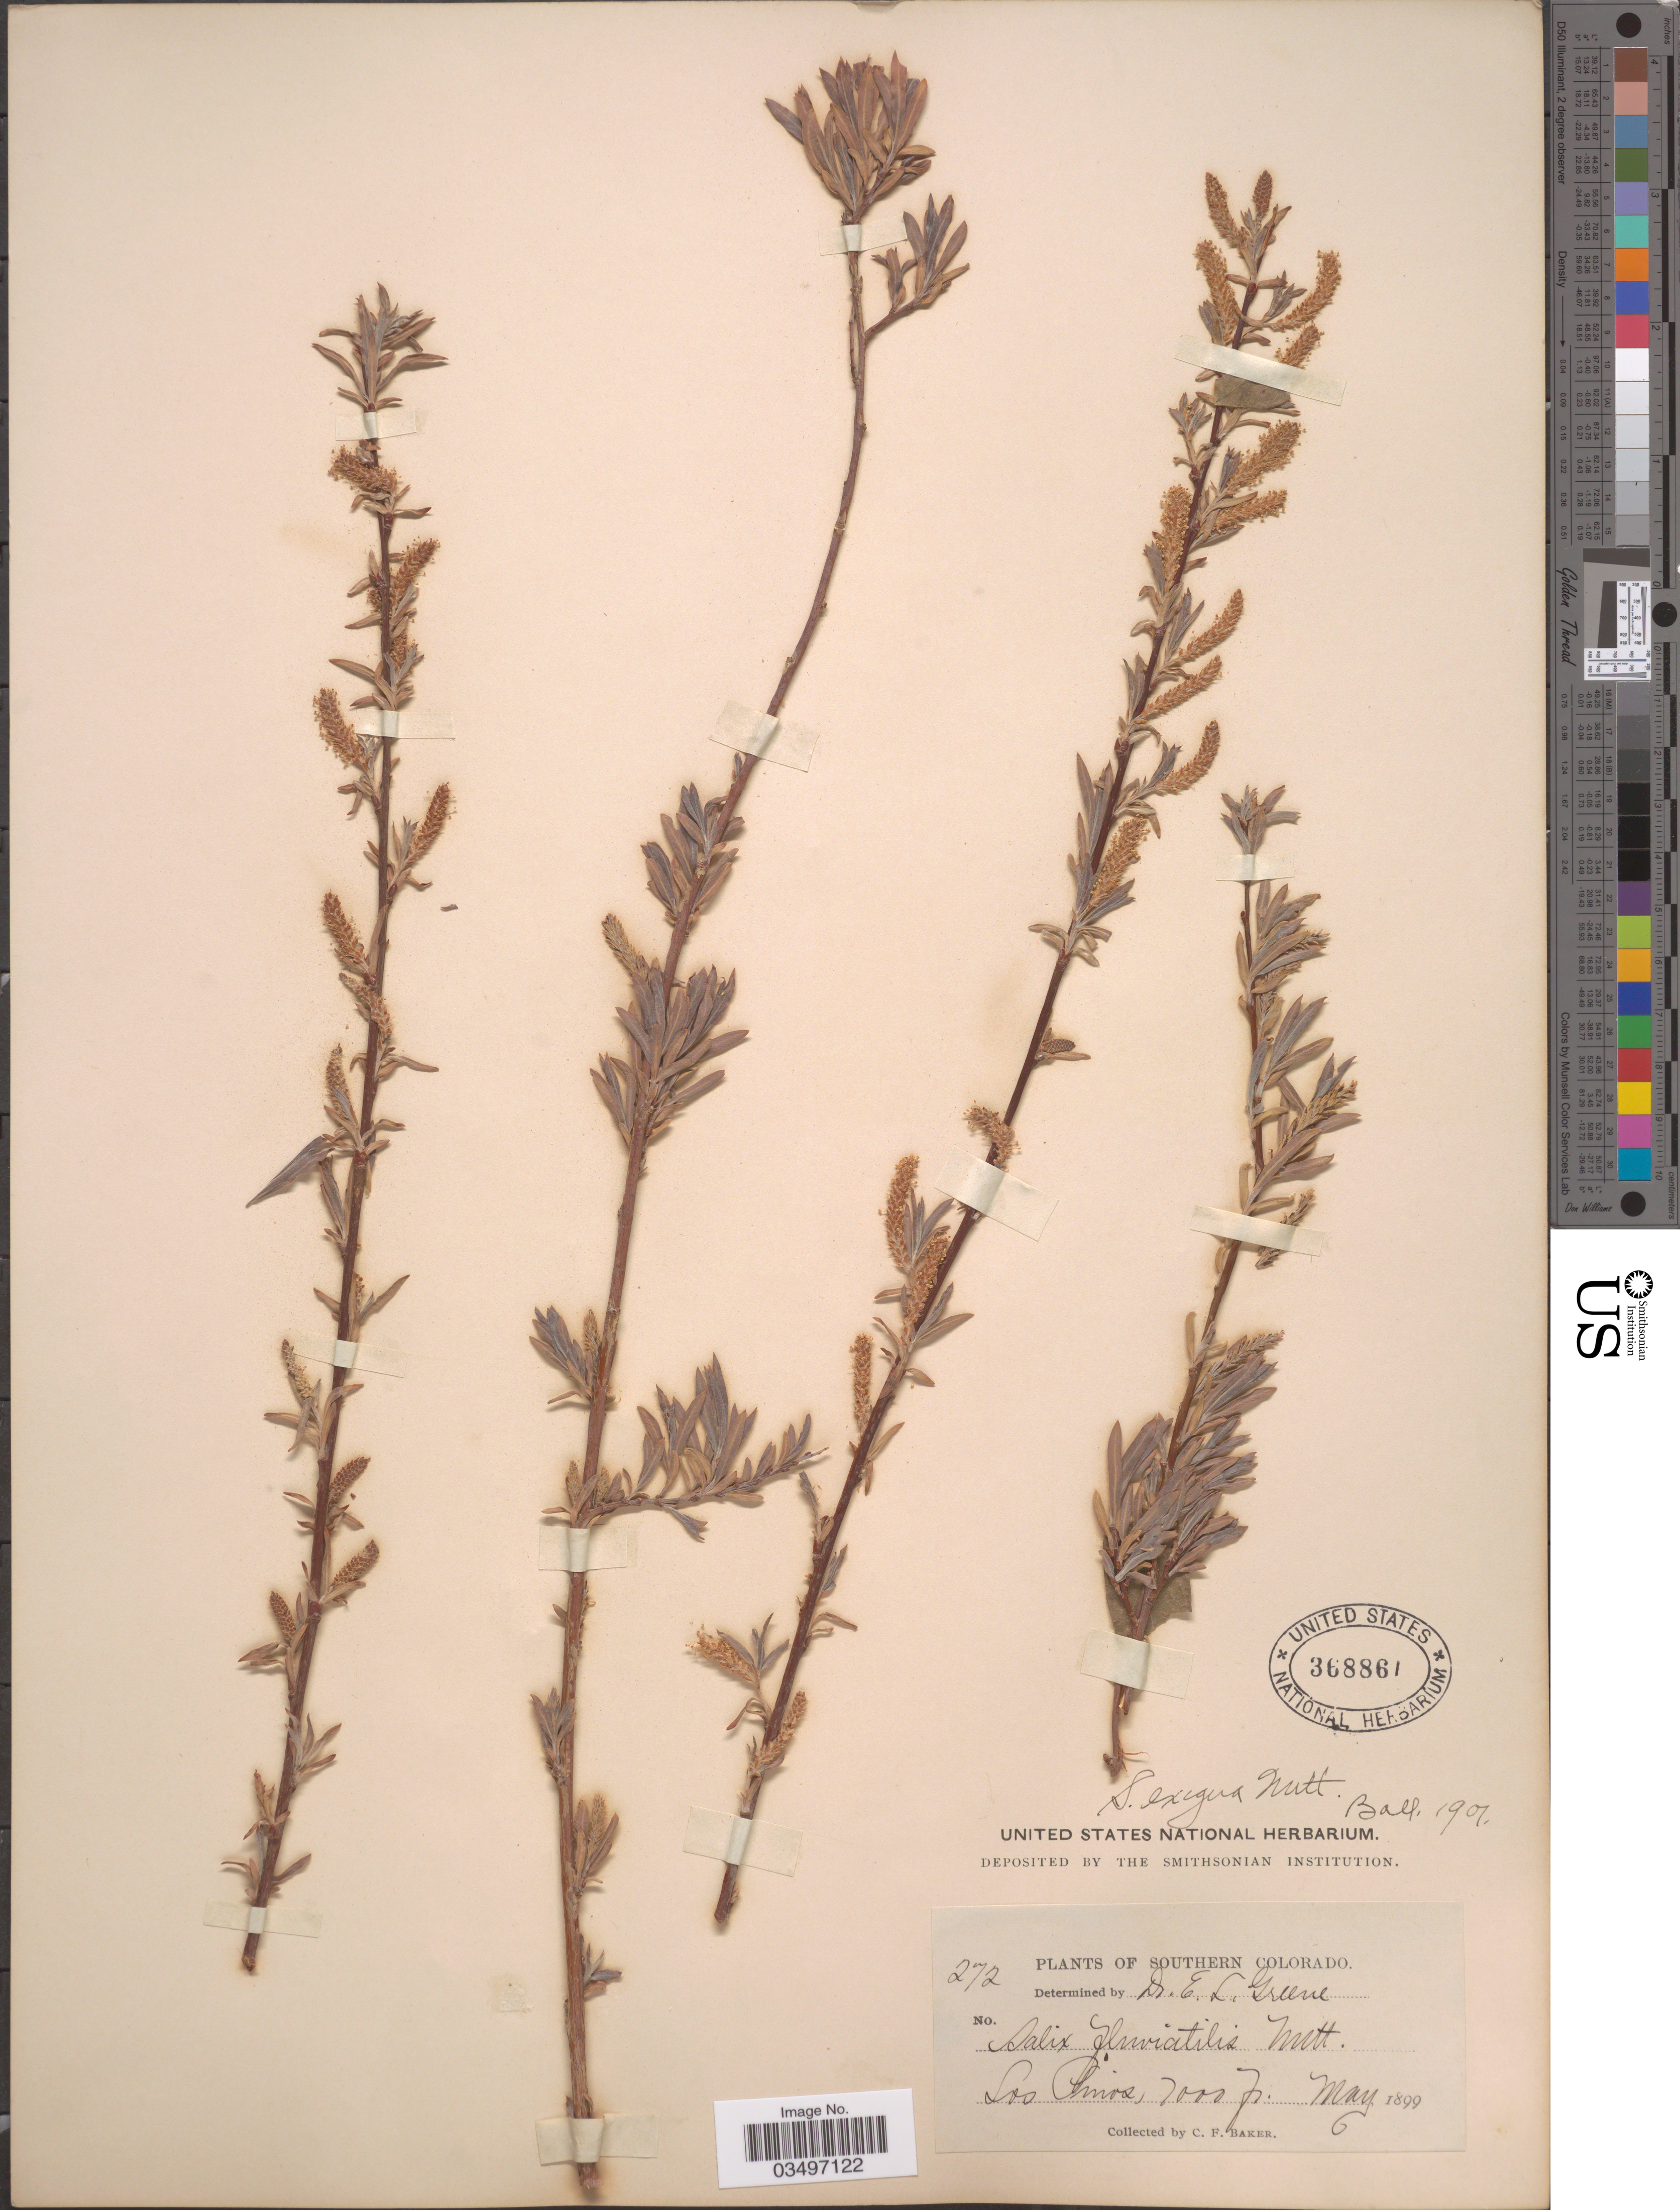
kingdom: Plantae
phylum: Tracheophyta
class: Magnoliopsida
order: Malpighiales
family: Salicaceae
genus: Salix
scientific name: Salix exigua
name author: Nutt.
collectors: C. F. Baker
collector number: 272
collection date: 1899-05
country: United States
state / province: Colorado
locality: Southern Colorado. Los Pinos.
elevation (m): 2134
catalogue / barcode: US 368861